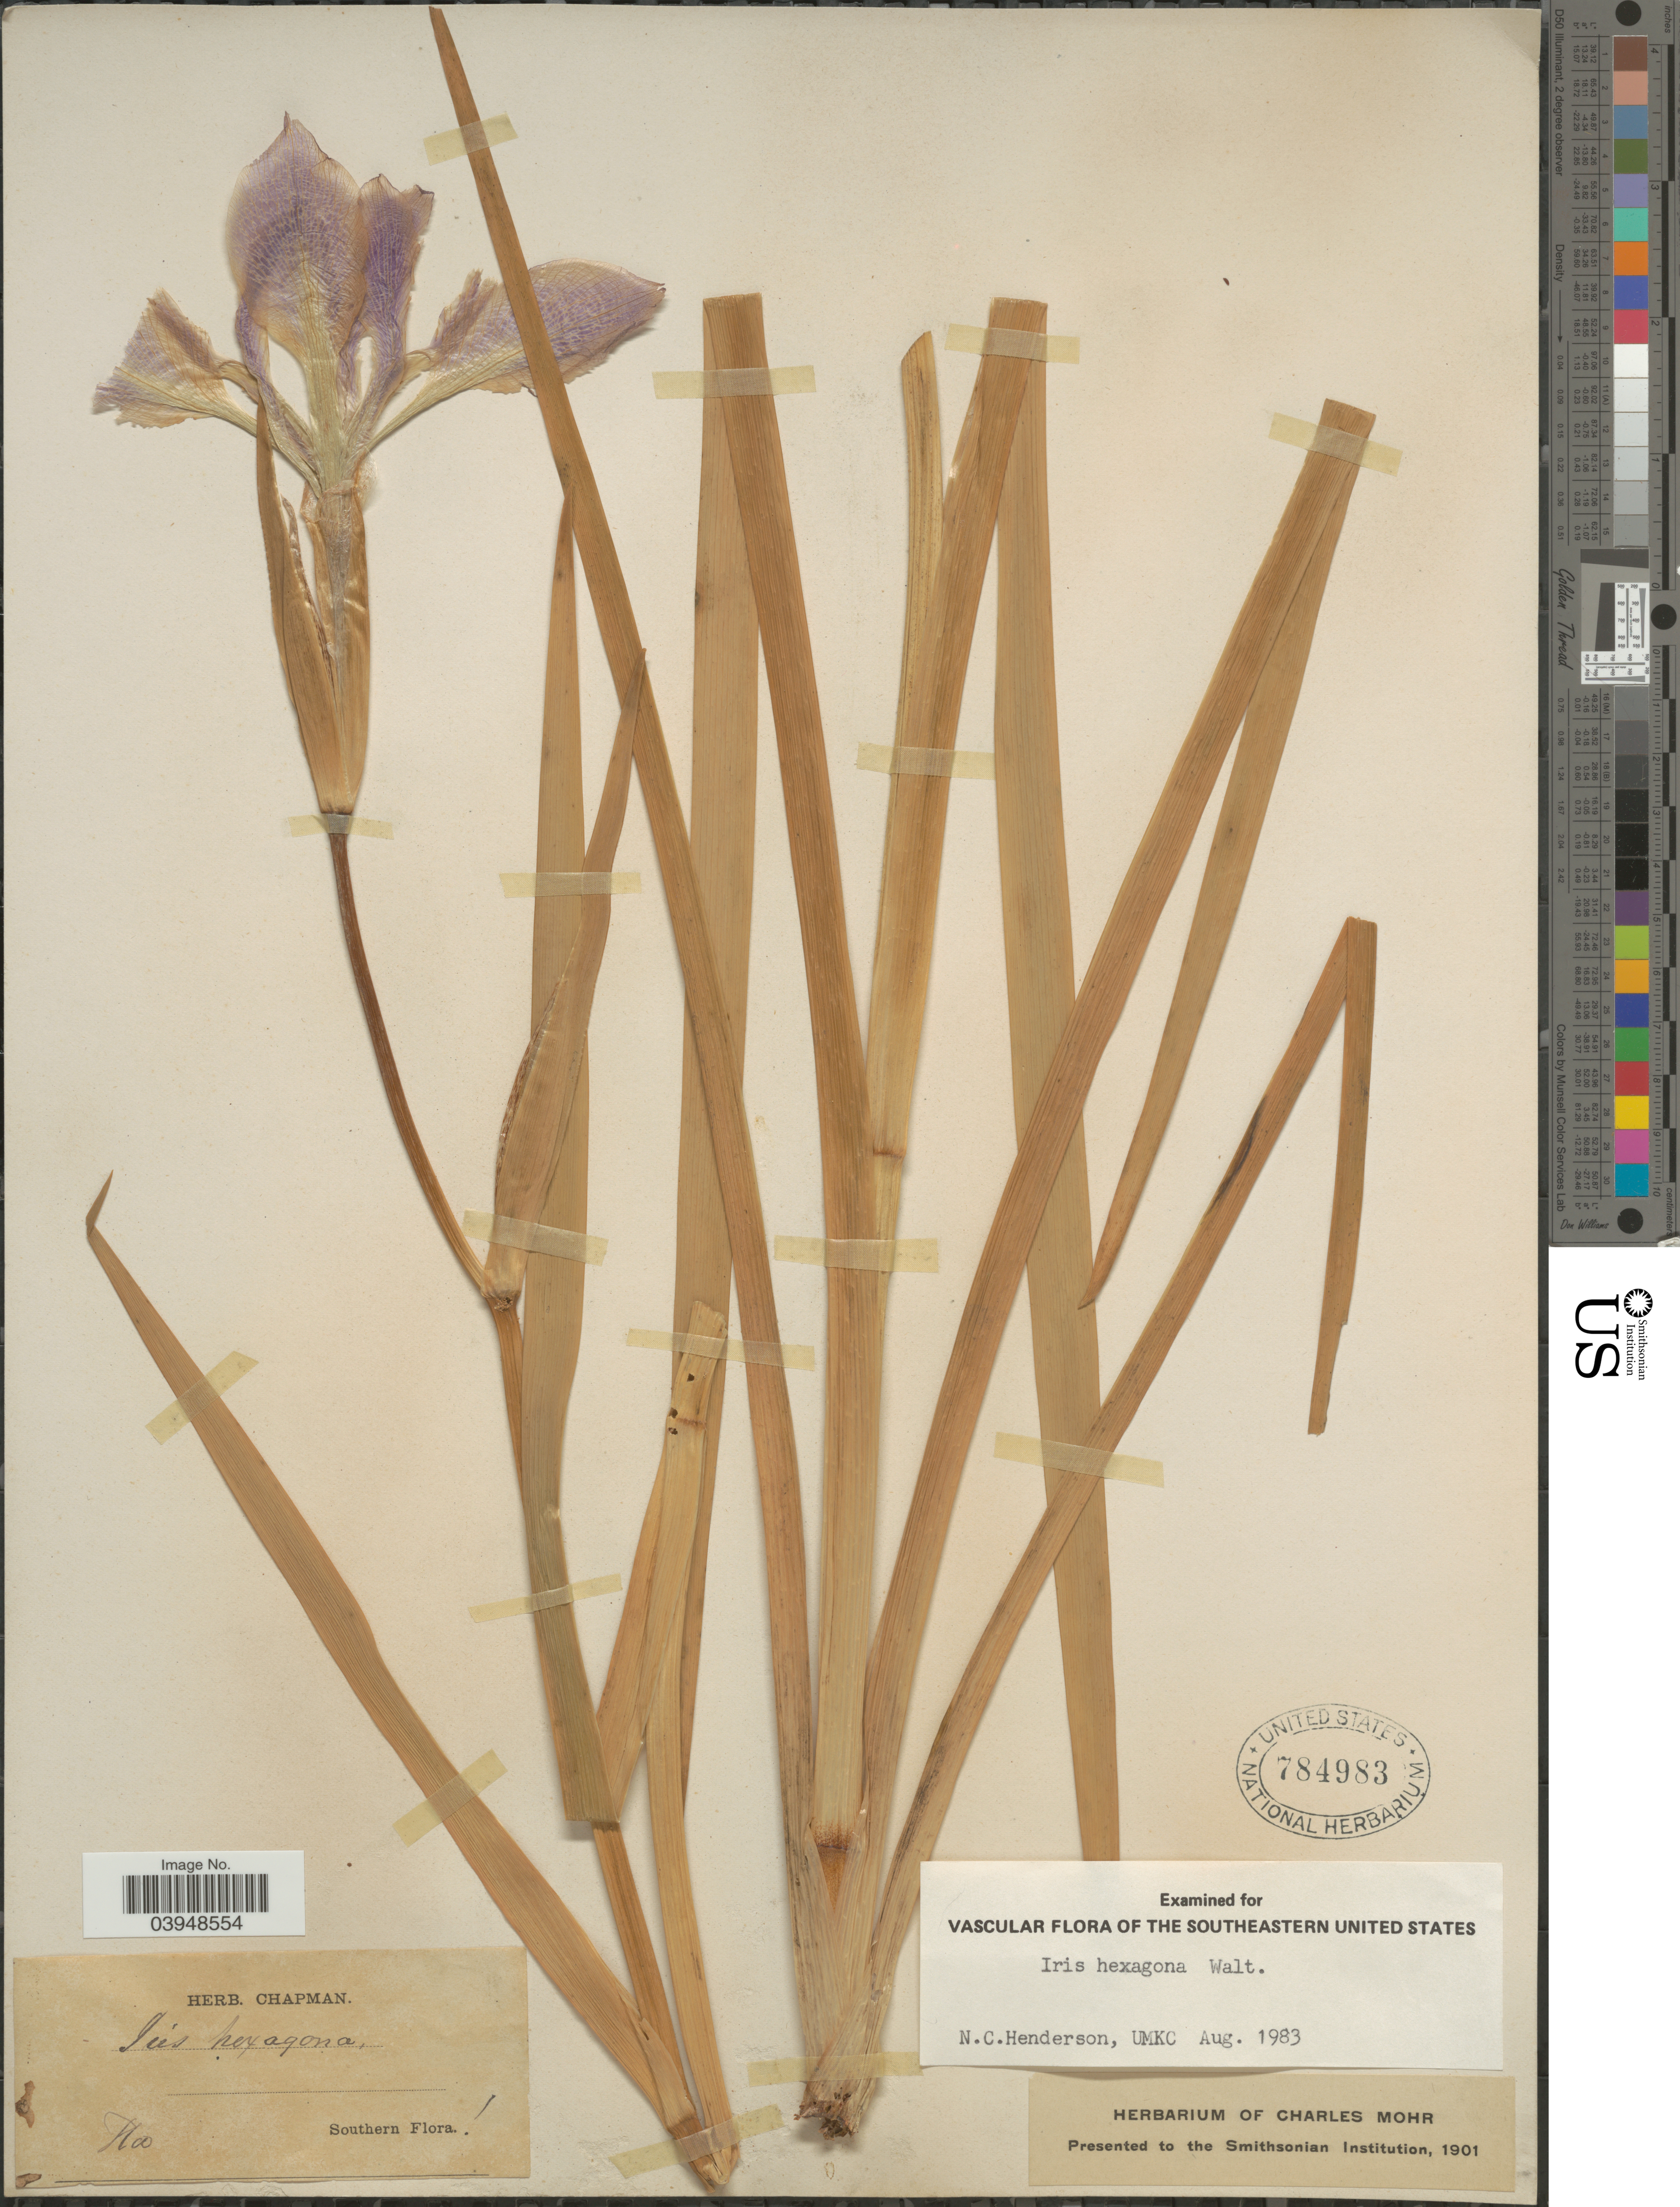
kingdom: Plantae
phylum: Tracheophyta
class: Liliopsida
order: Asparagales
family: Iridaceae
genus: Iris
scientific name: Iris hexagona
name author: Walter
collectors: ex herb. Chapman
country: United States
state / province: Florida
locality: Southern.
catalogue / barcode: US 784983